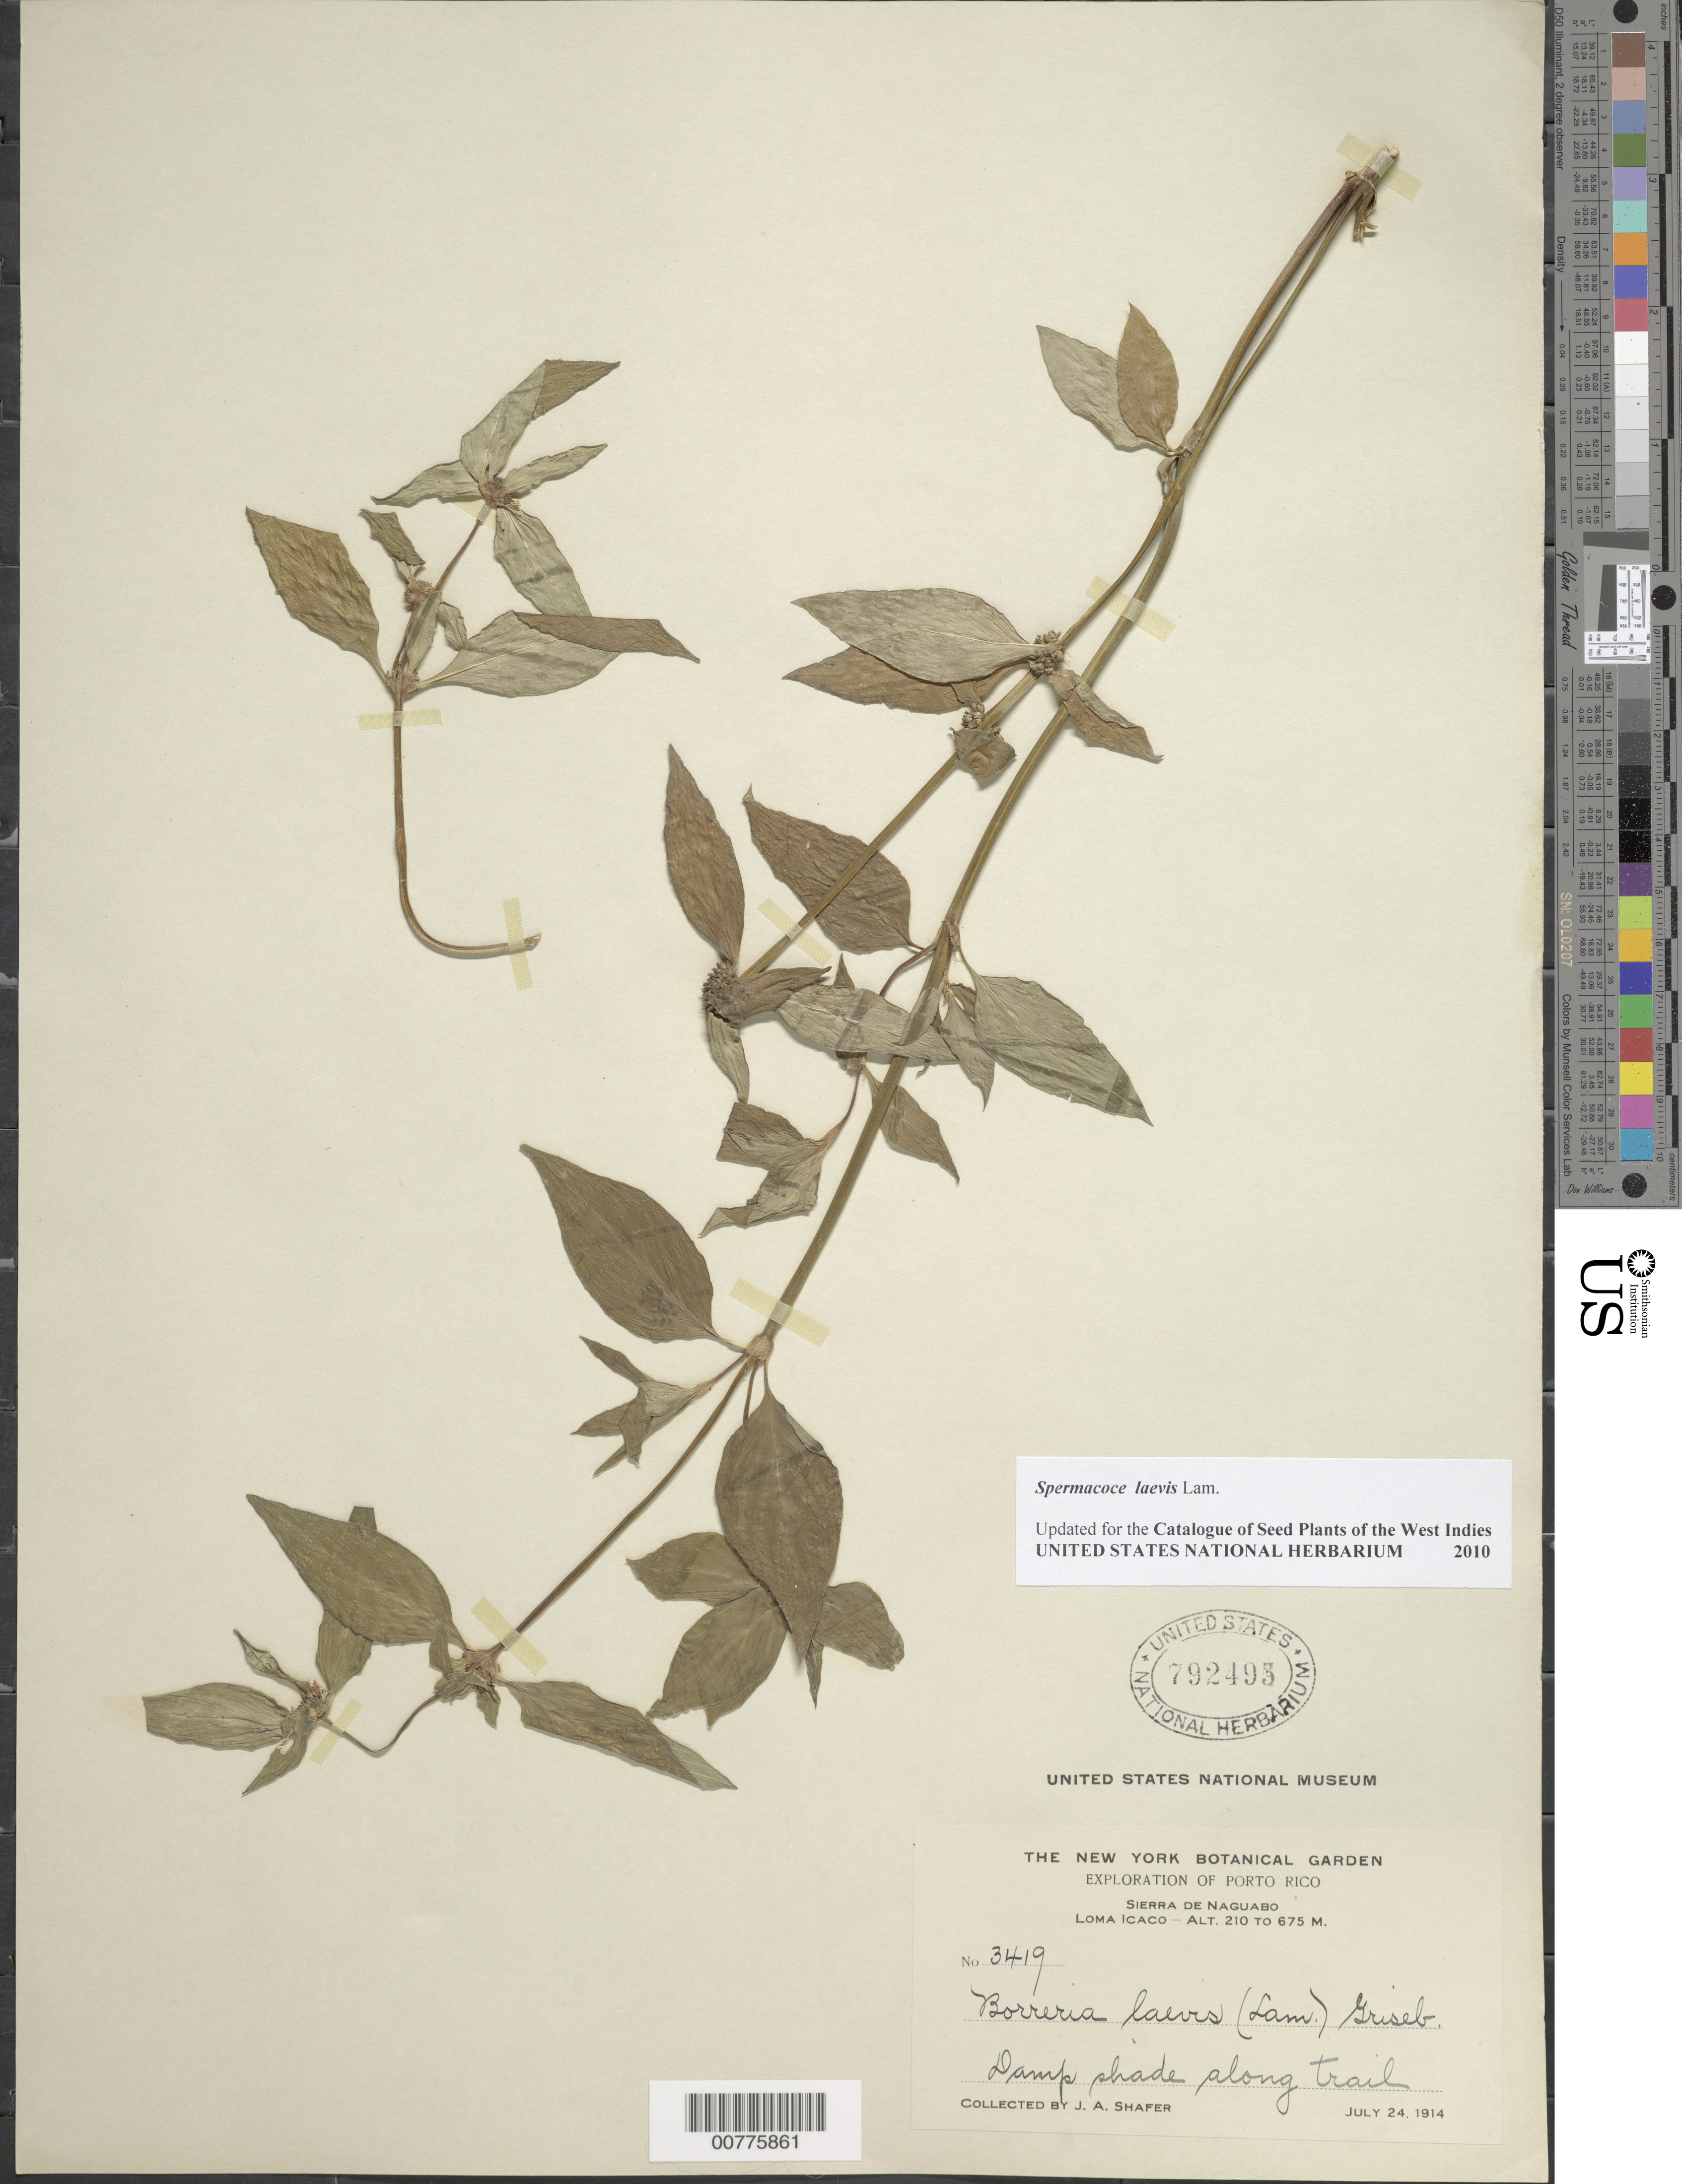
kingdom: Plantae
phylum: Tracheophyta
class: Magnoliopsida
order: Gentianales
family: Rubiaceae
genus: Spermacoce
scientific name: Spermacoce laevis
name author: Lam.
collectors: J. A. Shafer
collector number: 3419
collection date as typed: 24 Jul 1914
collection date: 1914-07-24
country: Puerto Rico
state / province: Naguabo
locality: Sierra de Naguabo, Loma Icaco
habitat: Damp shade along trail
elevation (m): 210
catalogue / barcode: US 792493